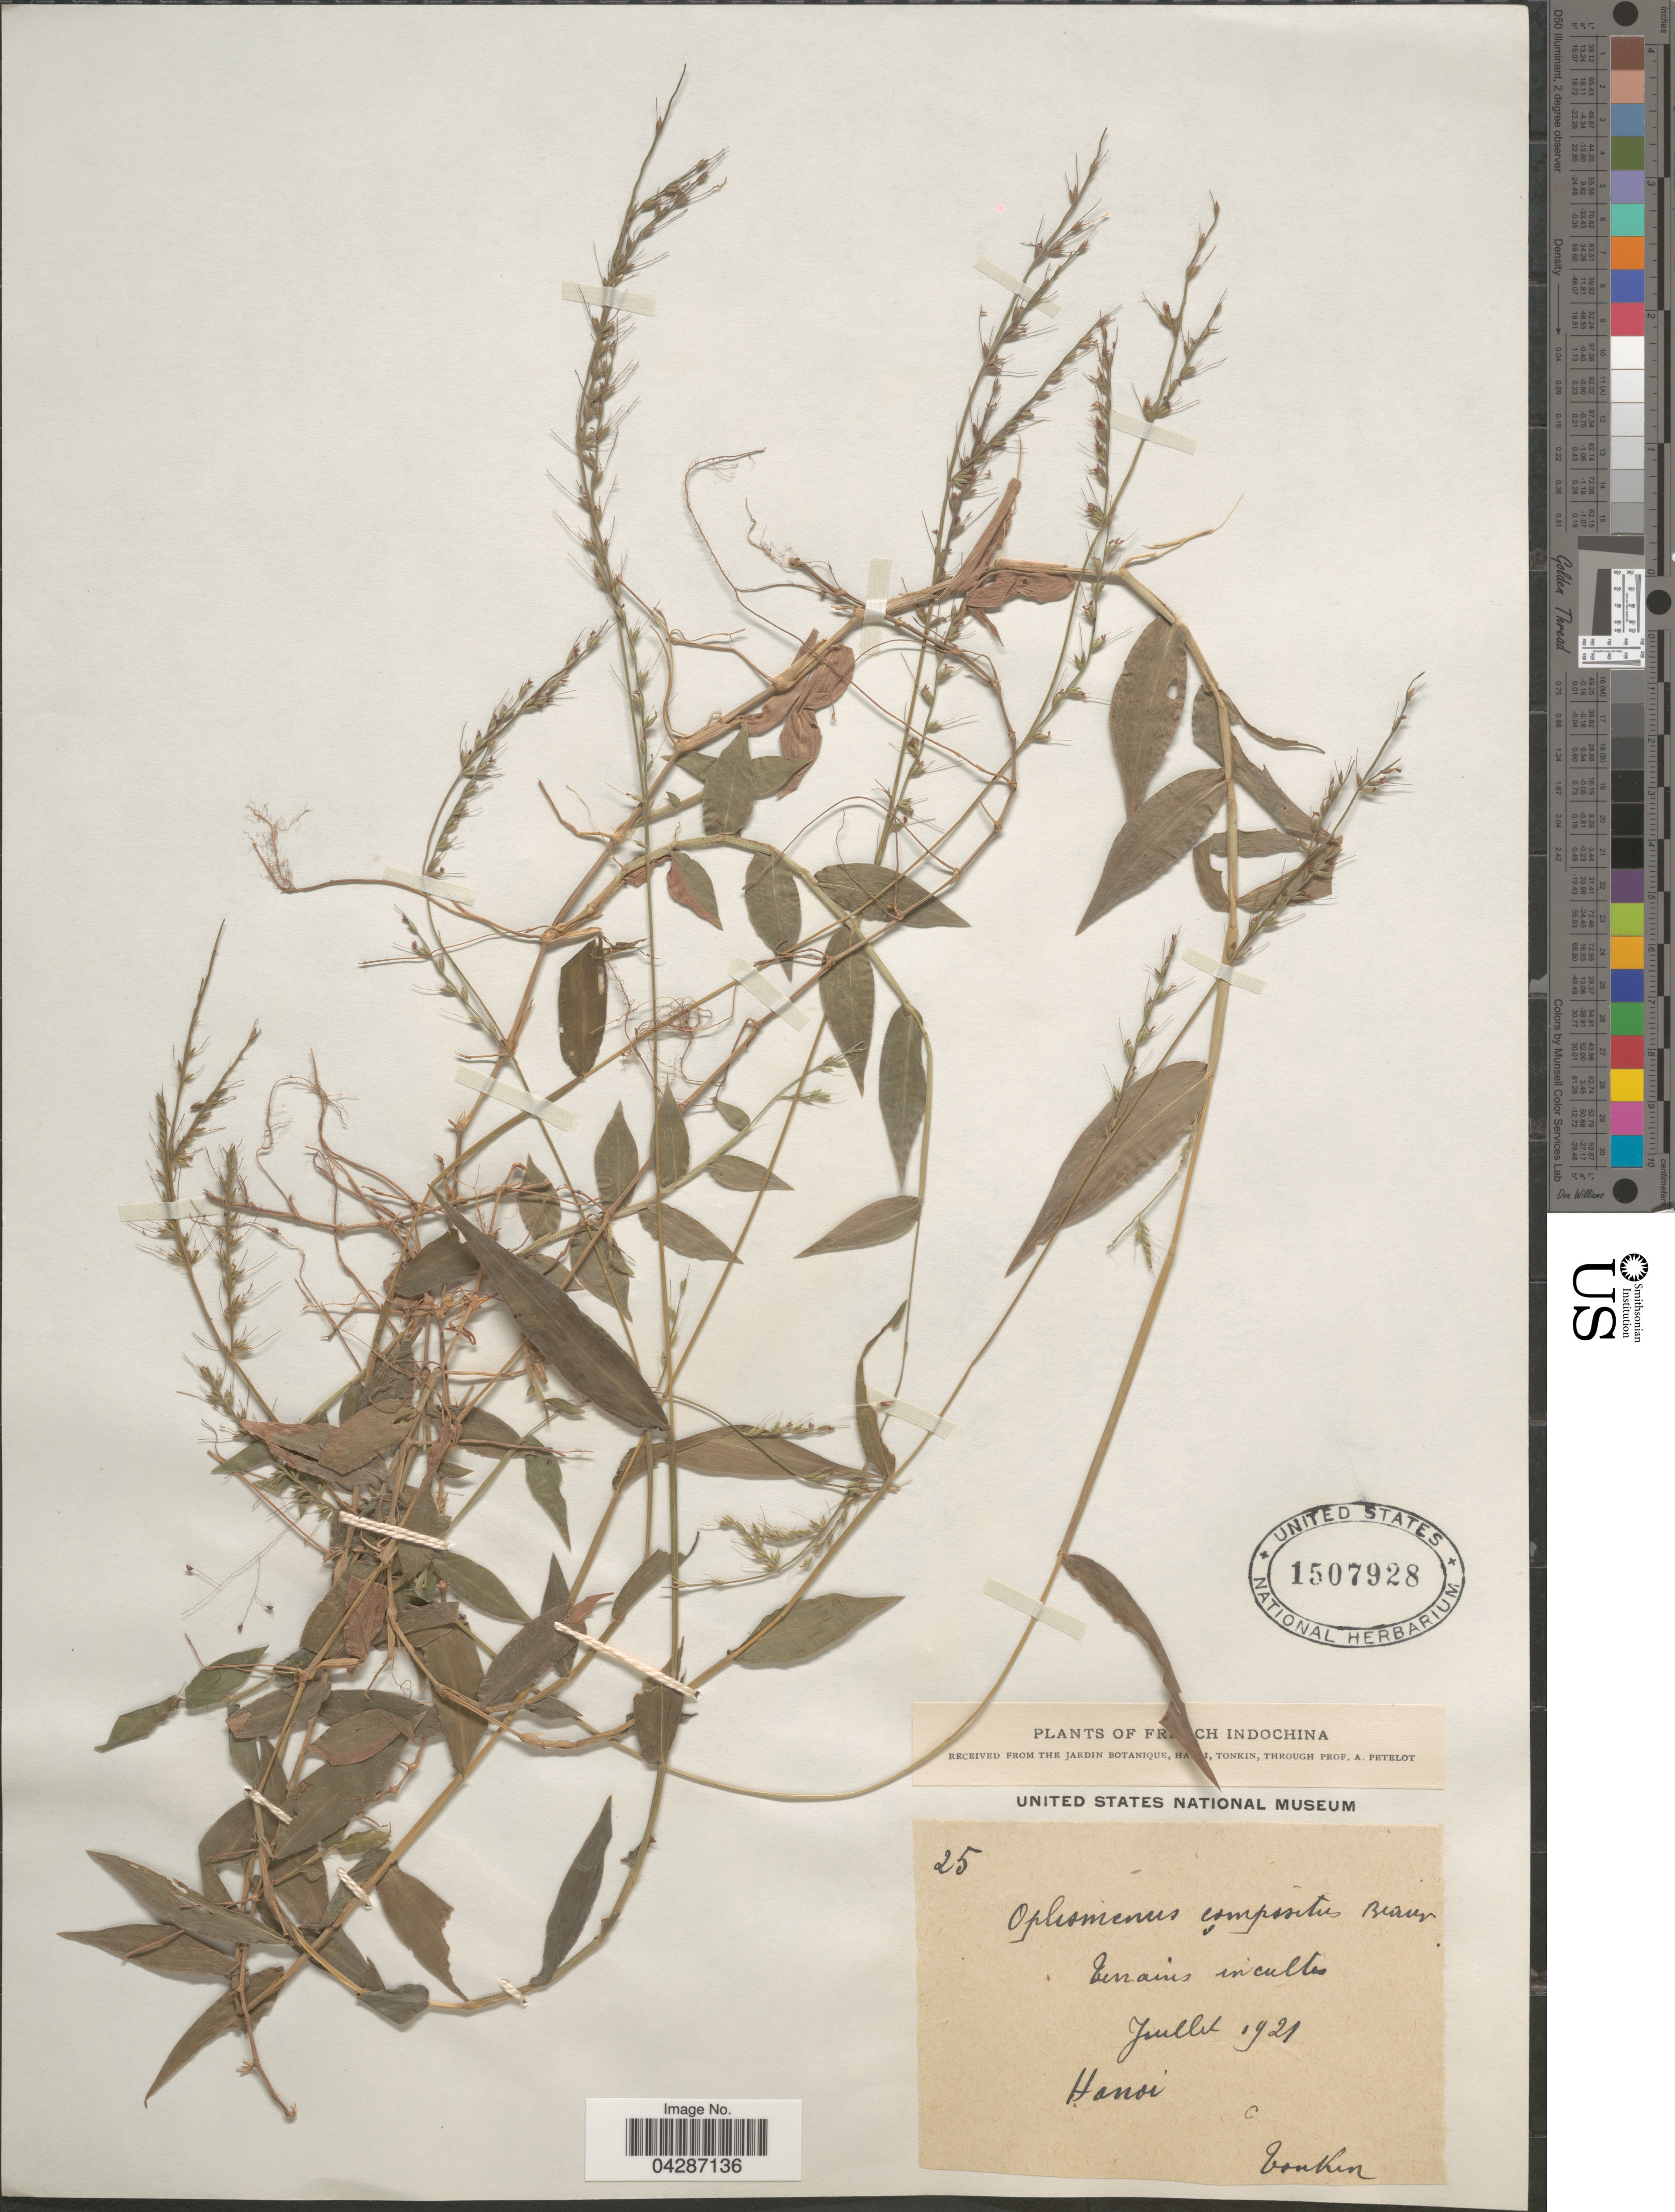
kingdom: Plantae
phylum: Tracheophyta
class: Liliopsida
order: Poales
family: Poaceae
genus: Oplismenus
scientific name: Oplismenus compositus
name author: (L.) P. Beauv.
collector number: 25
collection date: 1921-07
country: Vietnam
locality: Fr [illegible text]ch Indochina. Hanoi. Tonkin.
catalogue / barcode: US 1507928